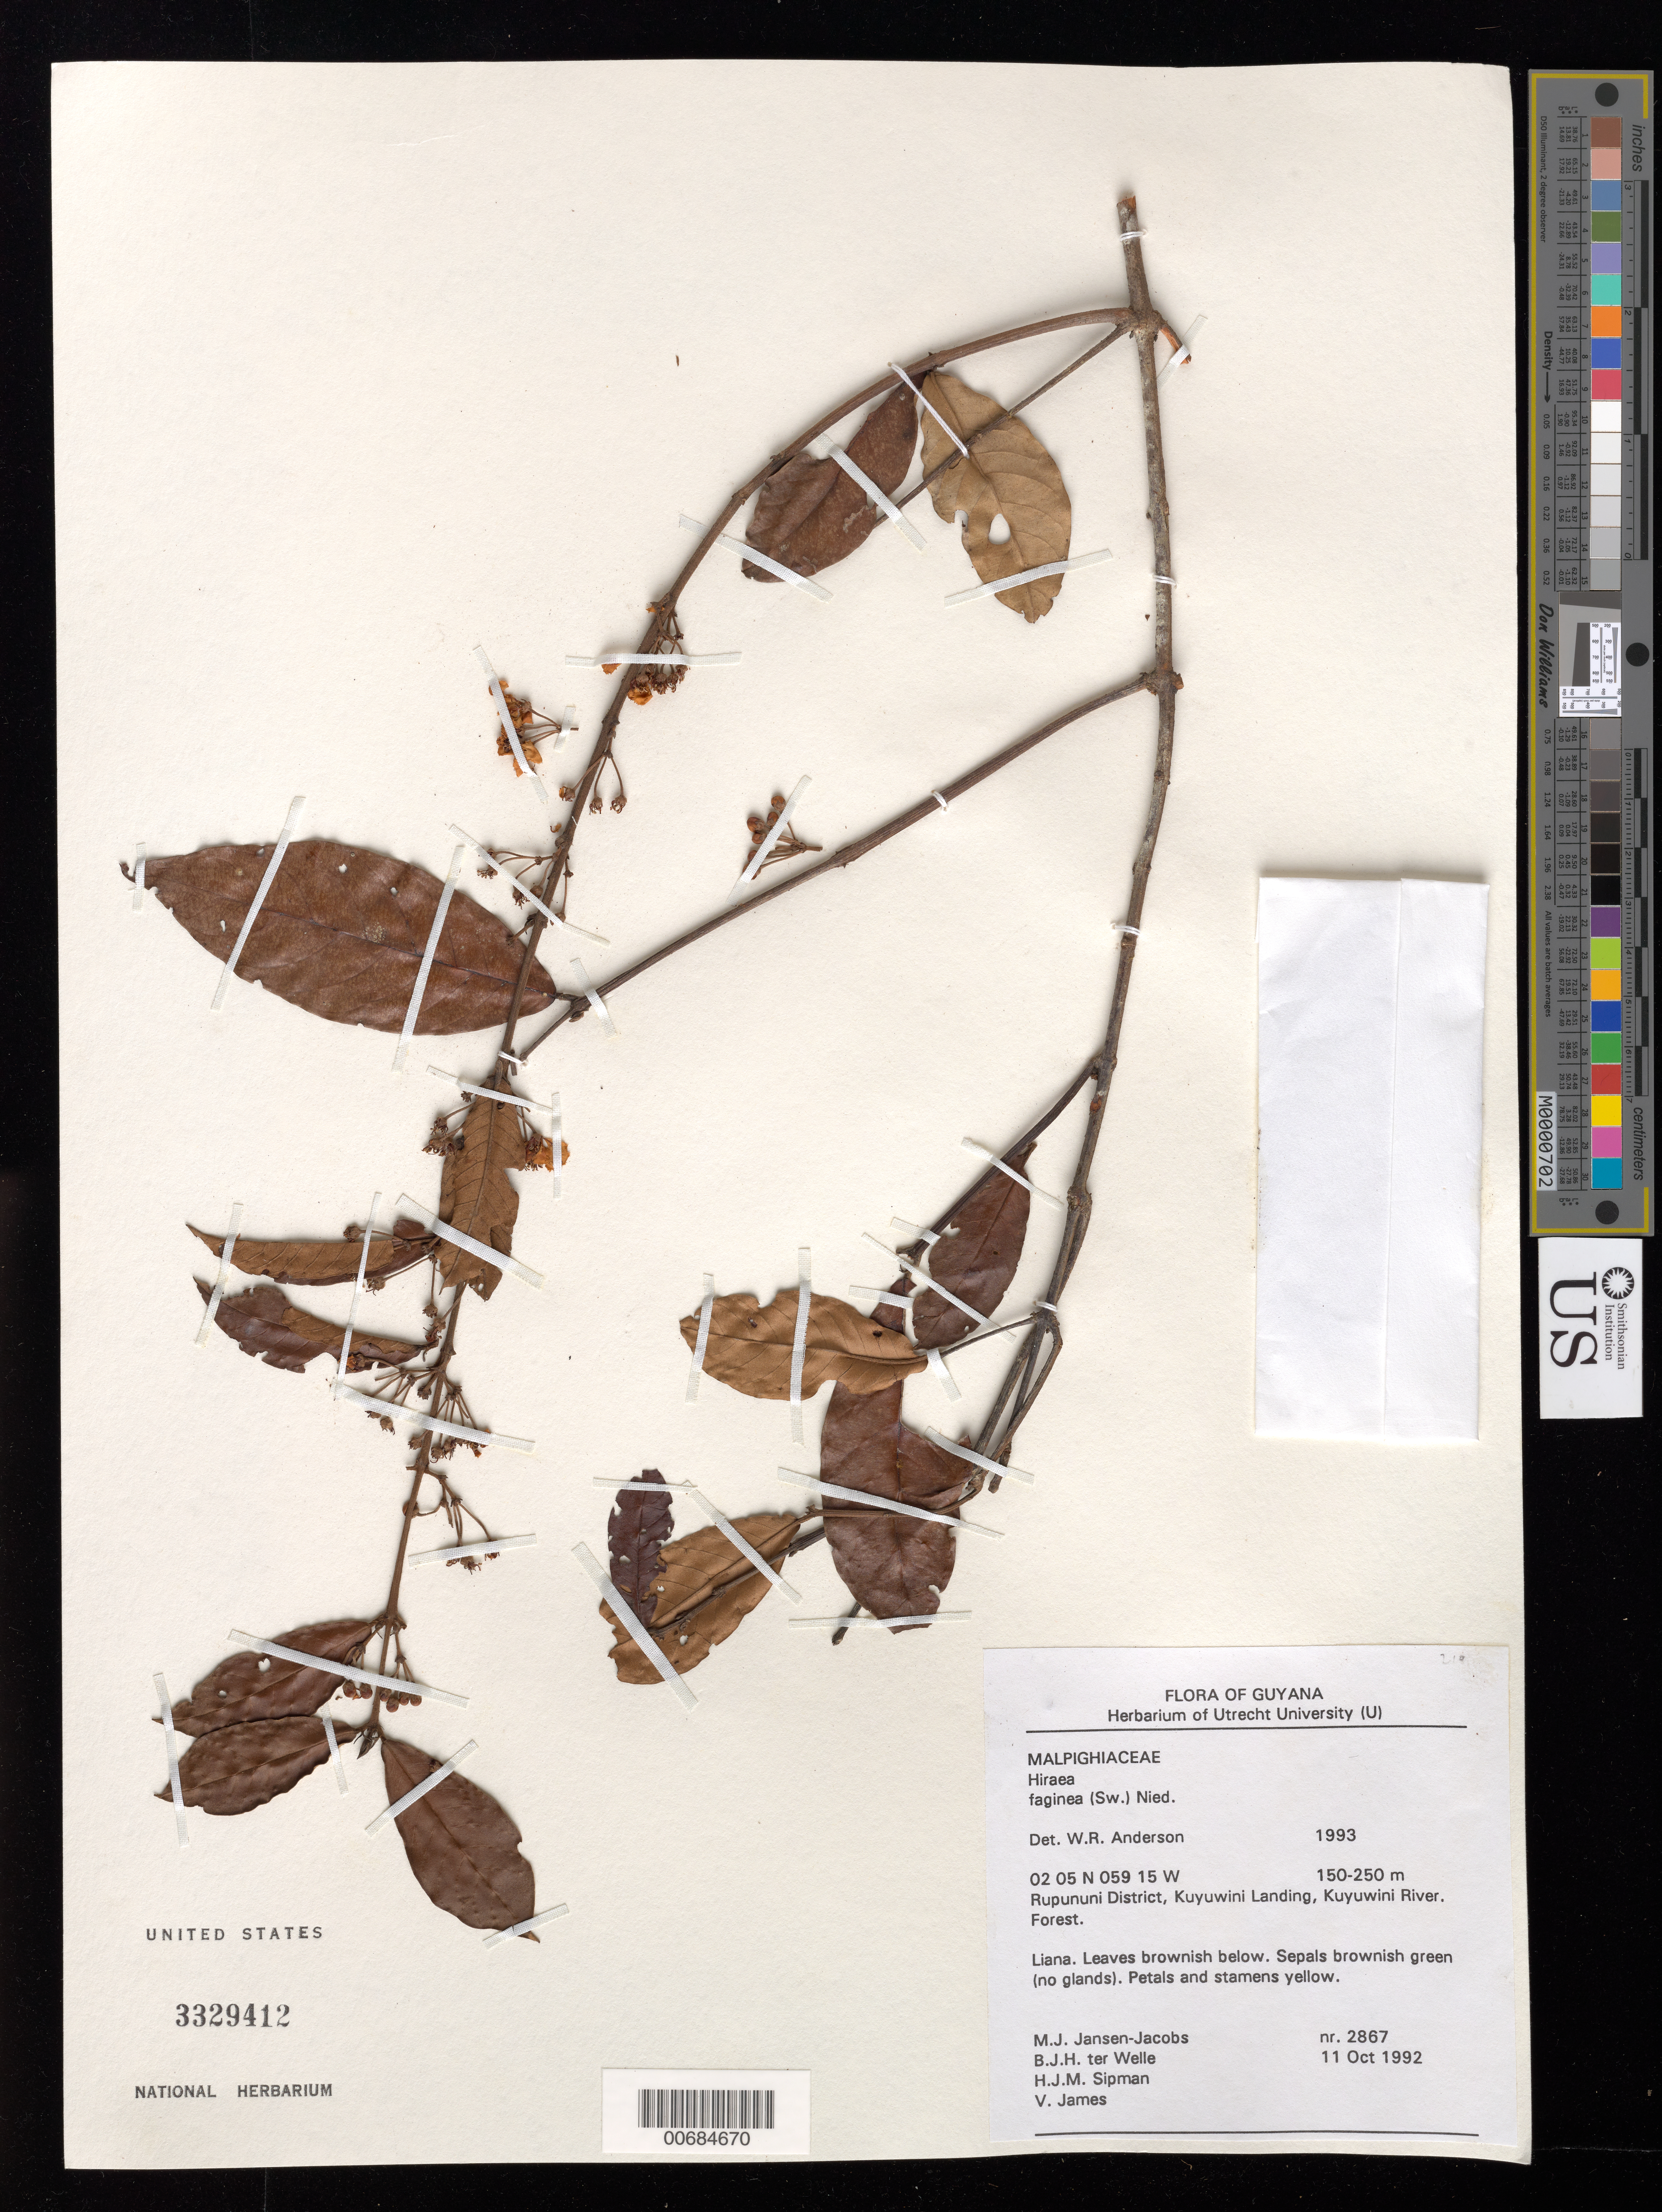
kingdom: Plantae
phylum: Tracheophyta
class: Magnoliopsida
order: Malpighiales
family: Malpighiaceae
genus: Hiraea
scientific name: Hiraea faginea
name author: (Sw.) Nied.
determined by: Anderson, W. R., (MICH), University of Michigan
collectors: M. J. Jansen-Jacobs, B. Welle, H. J. M. Sipman & V. James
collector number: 2867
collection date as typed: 11-Oct-92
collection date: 1992-10-11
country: Guyana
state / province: U. Takutu-U. Essequibo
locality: Kuyuwini Landing, Kuyuwini River, Rupununi District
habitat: Forest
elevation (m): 150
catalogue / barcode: US 3329412